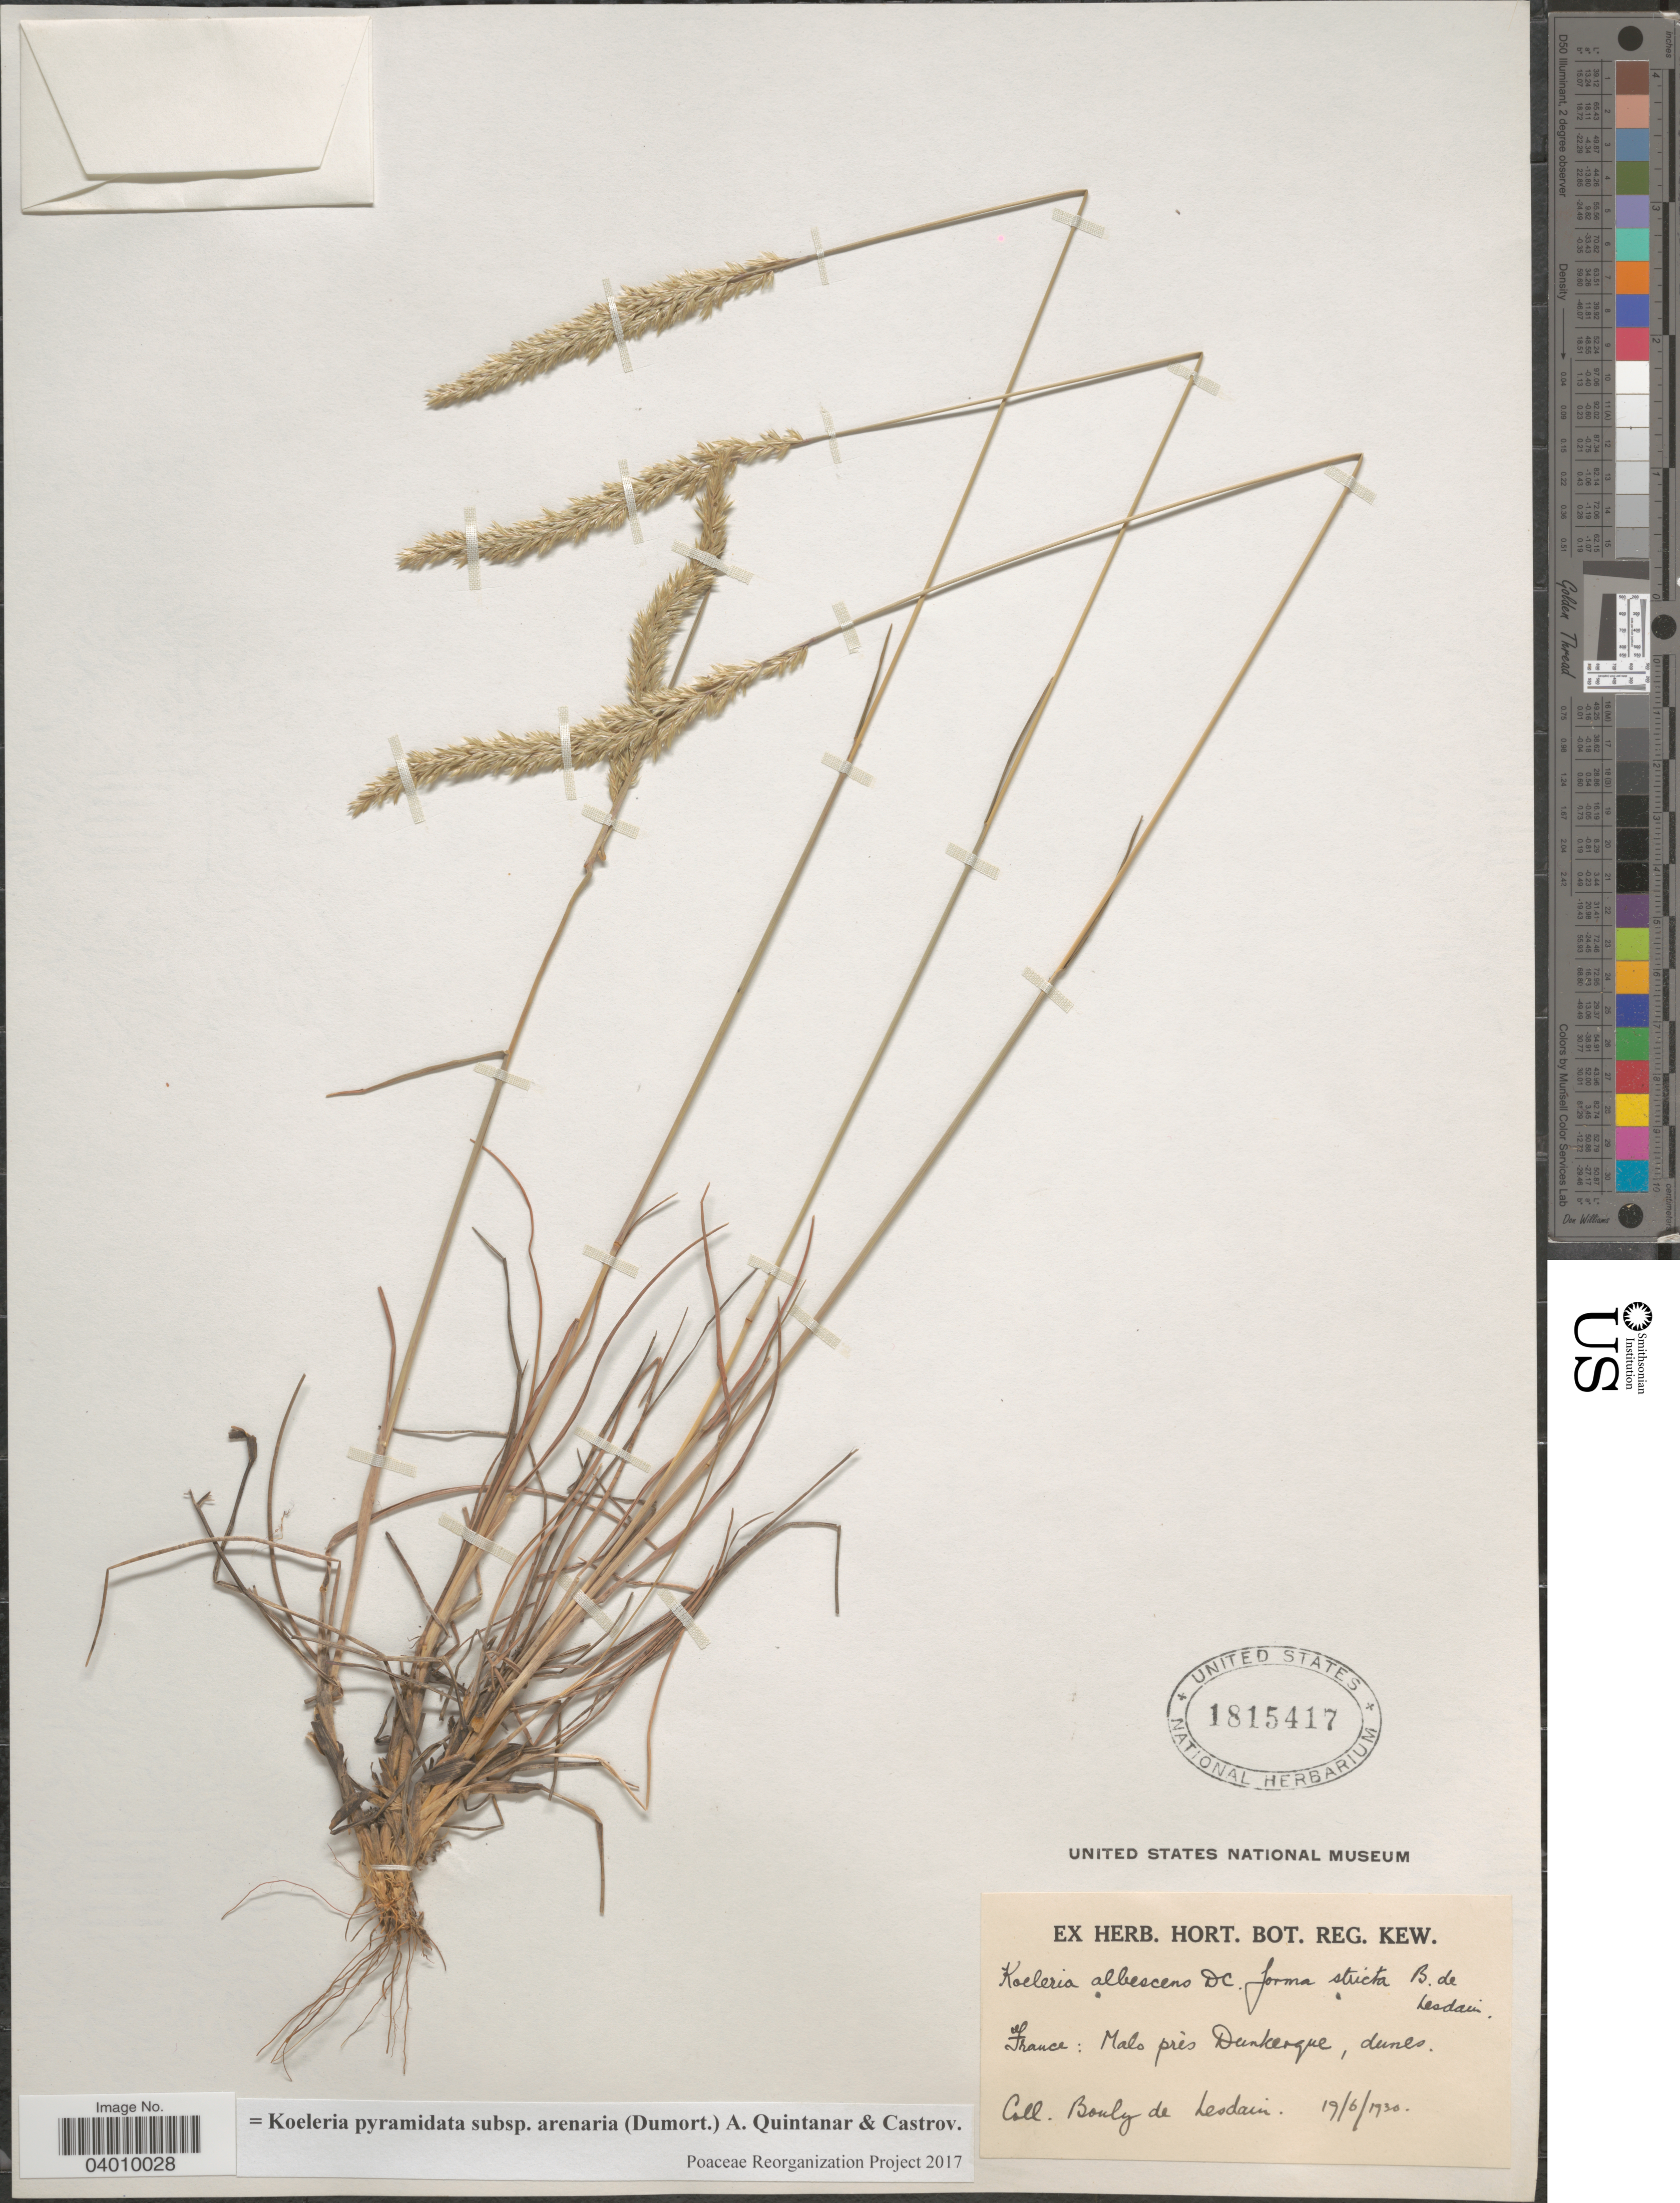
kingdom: Plantae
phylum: Tracheophyta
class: Liliopsida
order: Poales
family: Poaceae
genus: Koeleria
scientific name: Koeleria pyramidata subsp. arenaria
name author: (Dumort.) Castrov. & Quintanar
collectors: M. Bouly de Lesdain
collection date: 1930-06-19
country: France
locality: Malo près Dankerque, dunes.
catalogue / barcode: US 1815417